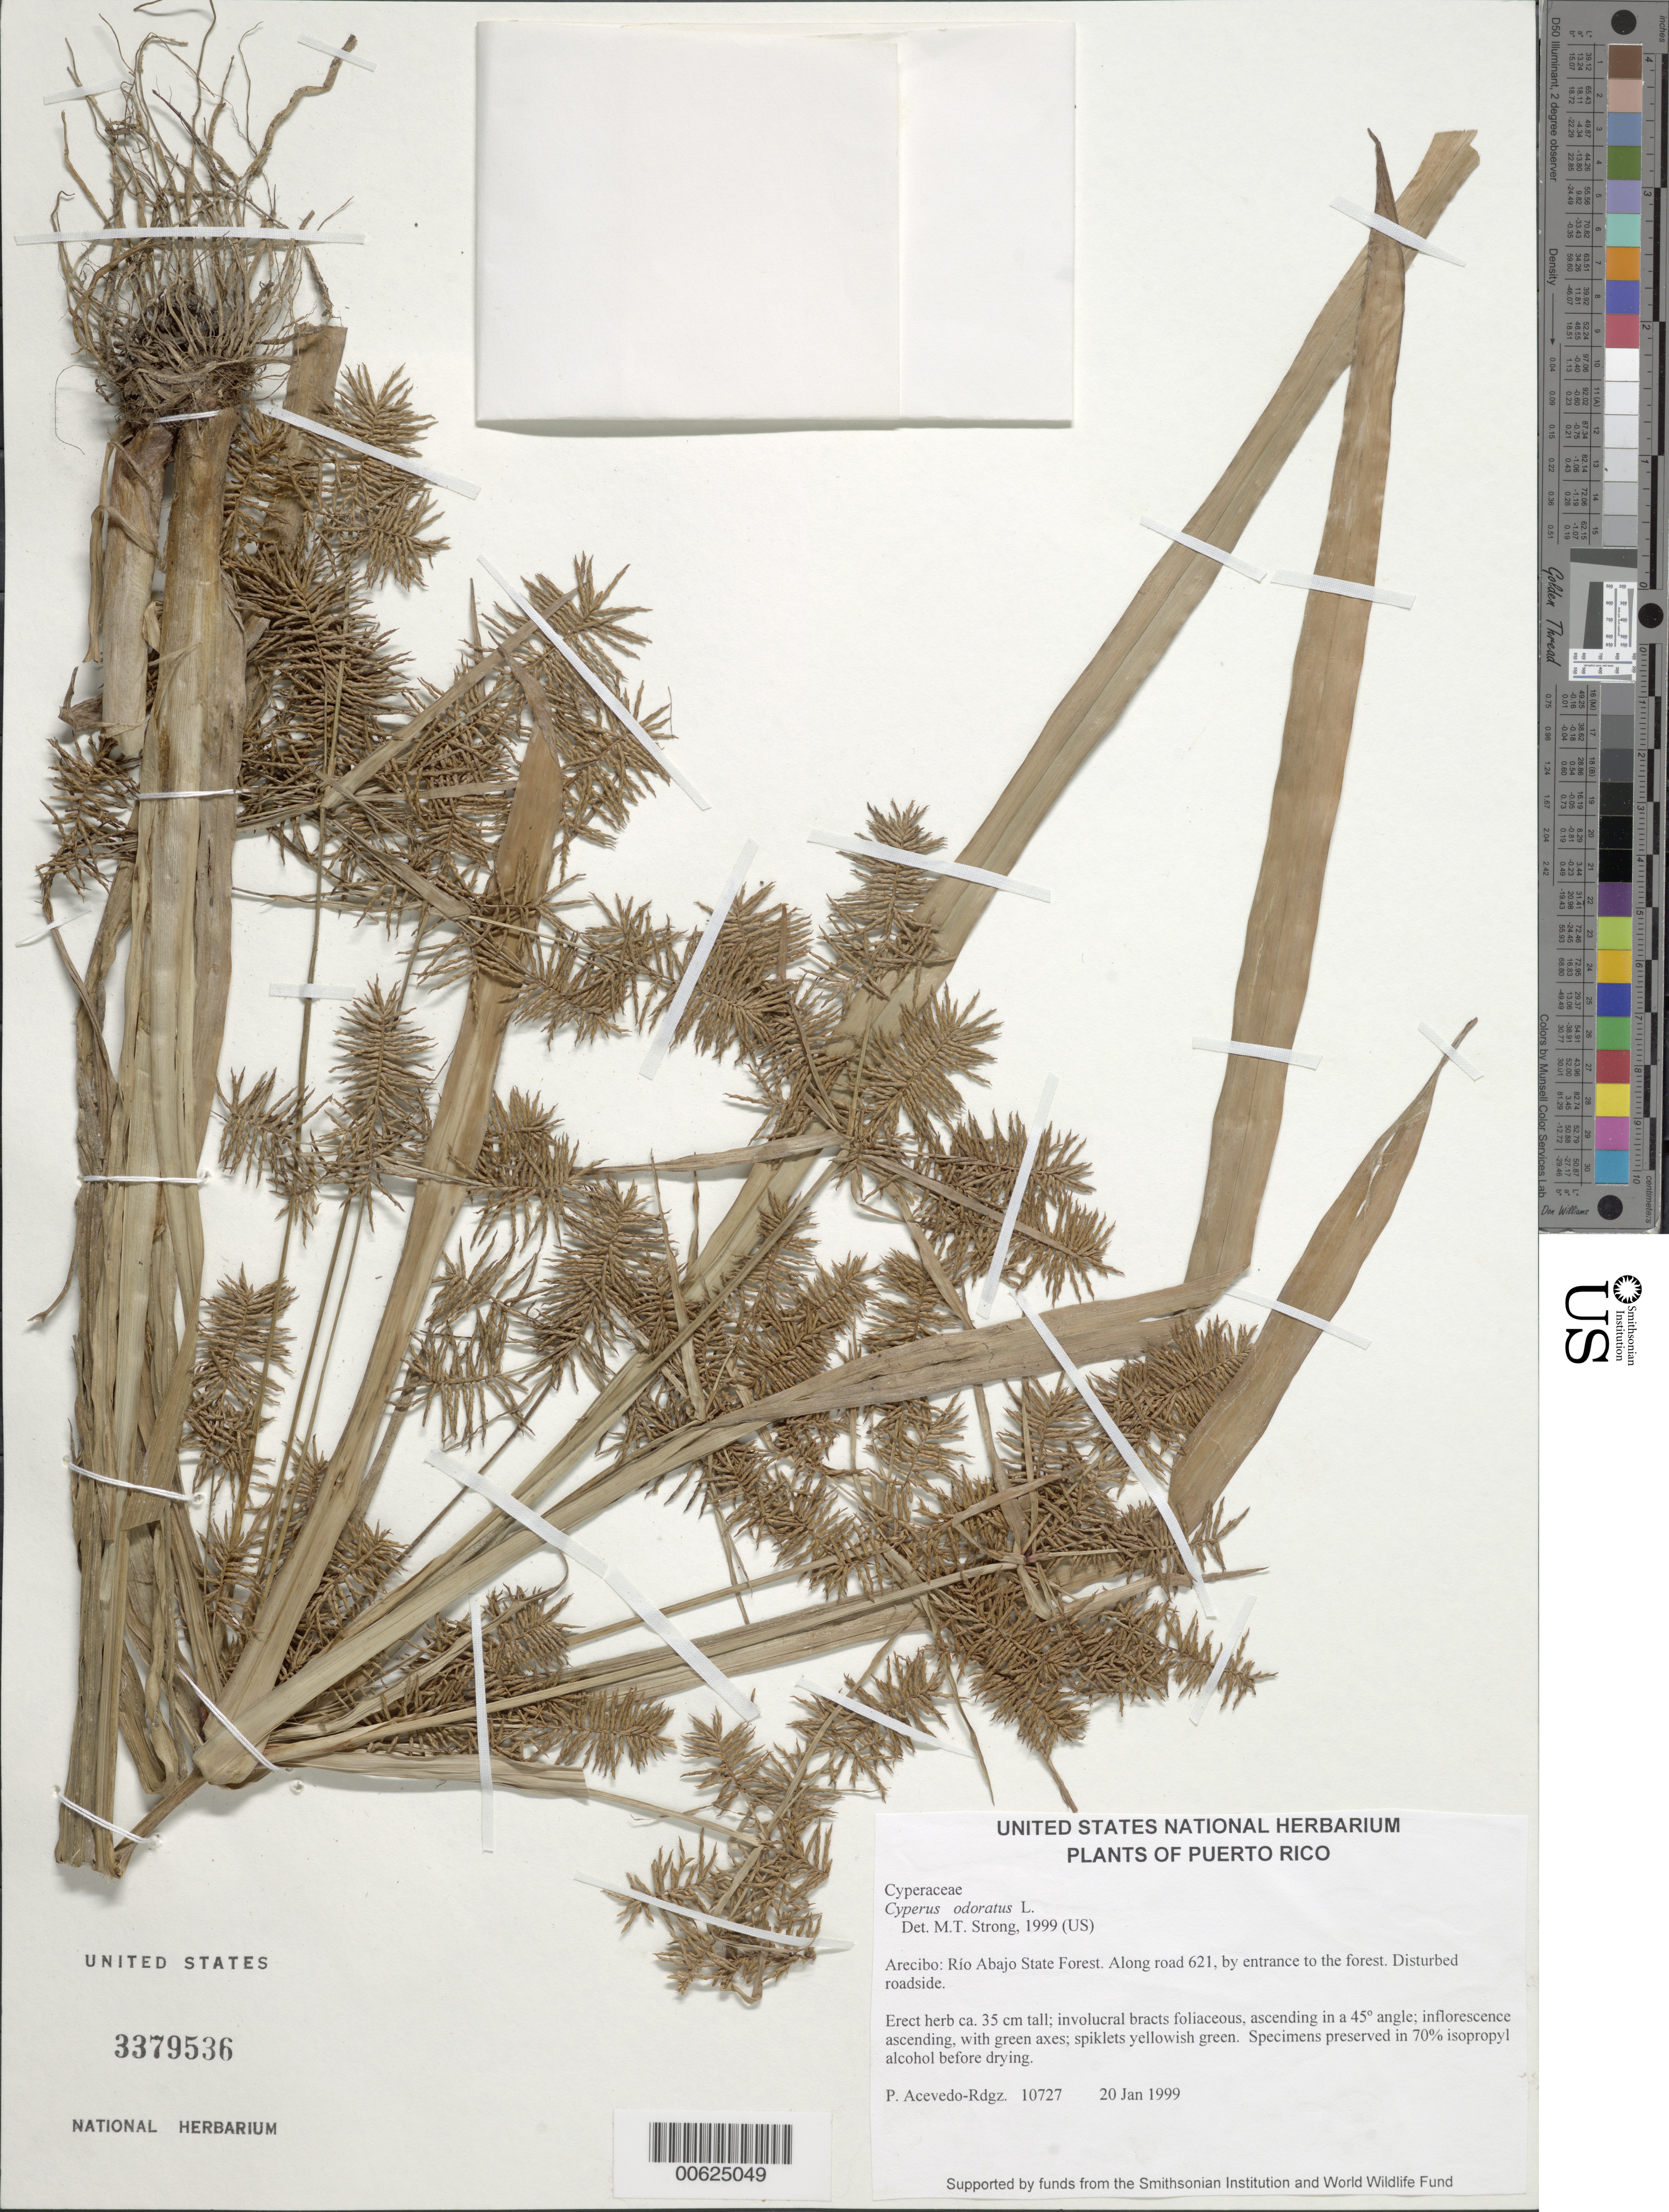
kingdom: Plantae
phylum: Tracheophyta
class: Liliopsida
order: Poales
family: Cyperaceae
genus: Cyperus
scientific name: Cyperus odoratus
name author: L.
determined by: Strong, M. T., (US), Smithsonian Institution - National Museum of Natural History (UNITED STATES)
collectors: P. Acevedo-Rodr.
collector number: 10727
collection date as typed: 20 Jan 1999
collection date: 1999-01-20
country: Puerto Rico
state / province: Arecibo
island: Puerto Rico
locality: Arecibo; Río Abajo State Forest. Along road 621, by entrance to the forest.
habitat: Disturbed roadside.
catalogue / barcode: US 3379536